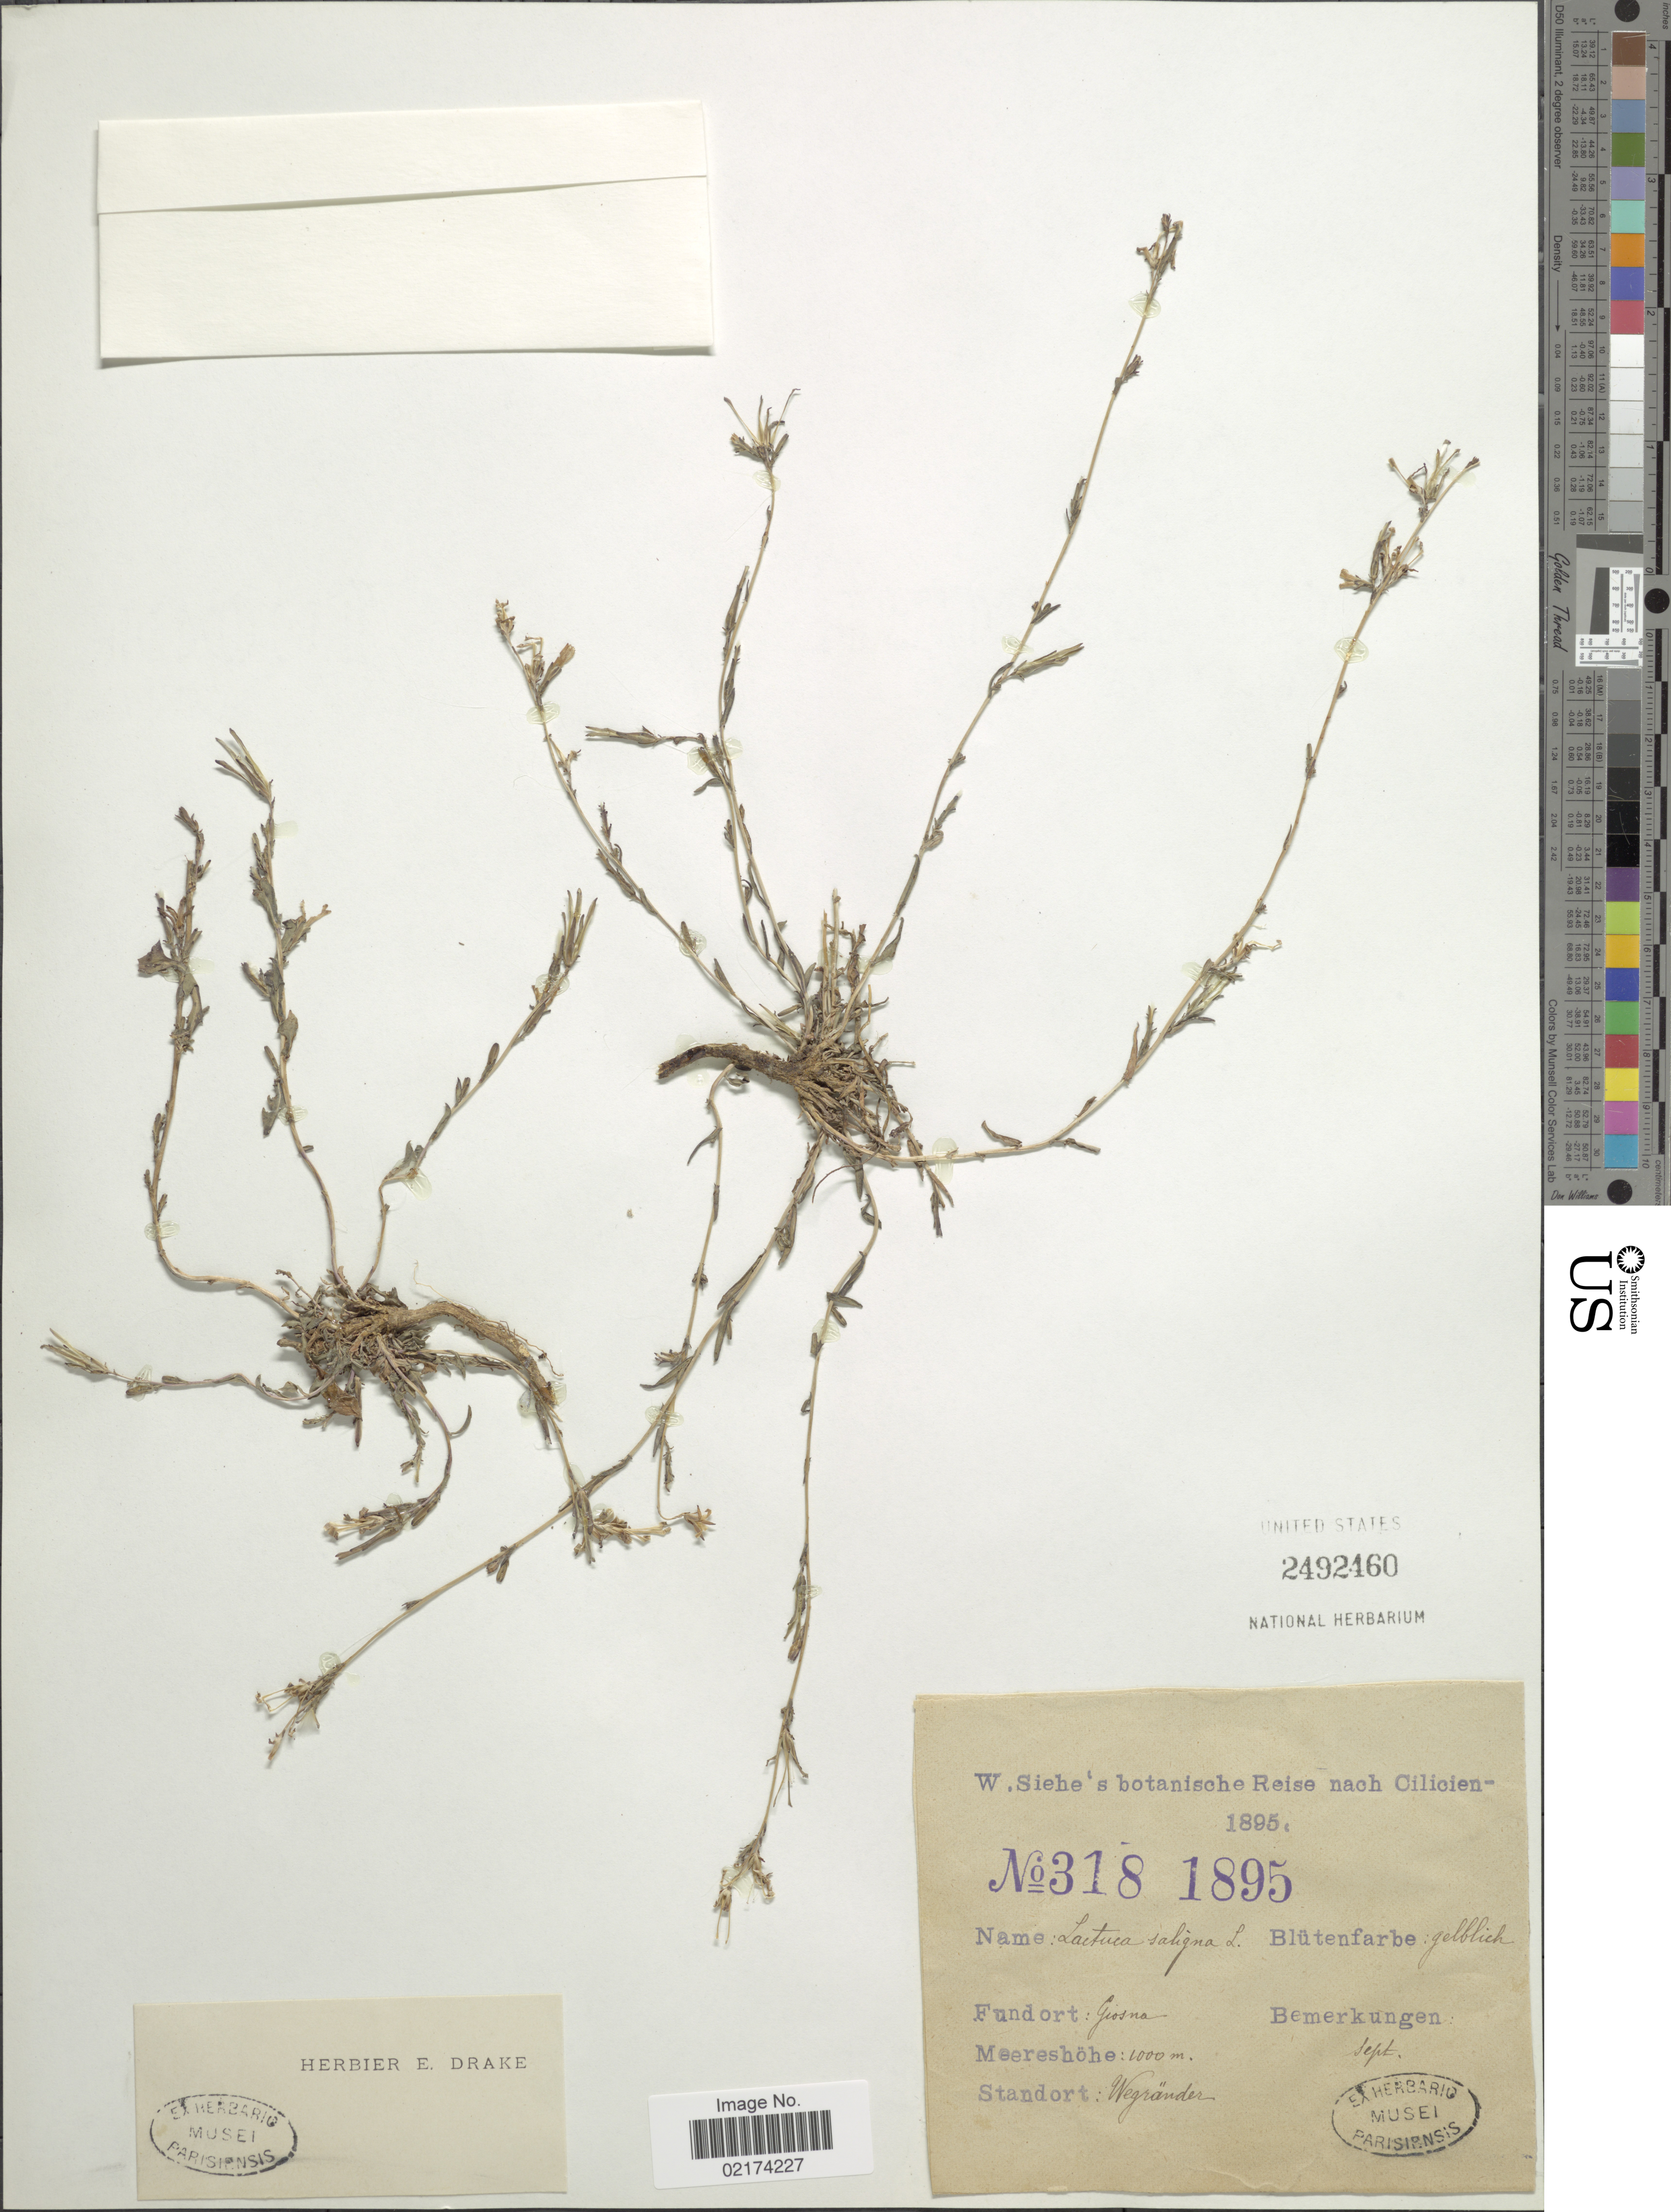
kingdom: Plantae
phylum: Tracheophyta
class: Magnoliopsida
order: Asterales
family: Asteraceae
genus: Lactuca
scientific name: Lactuca saligna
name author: L.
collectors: W. Siehe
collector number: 318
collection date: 1895-09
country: Turkey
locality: Cilicien, Giosna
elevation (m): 1000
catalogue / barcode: US 2492460